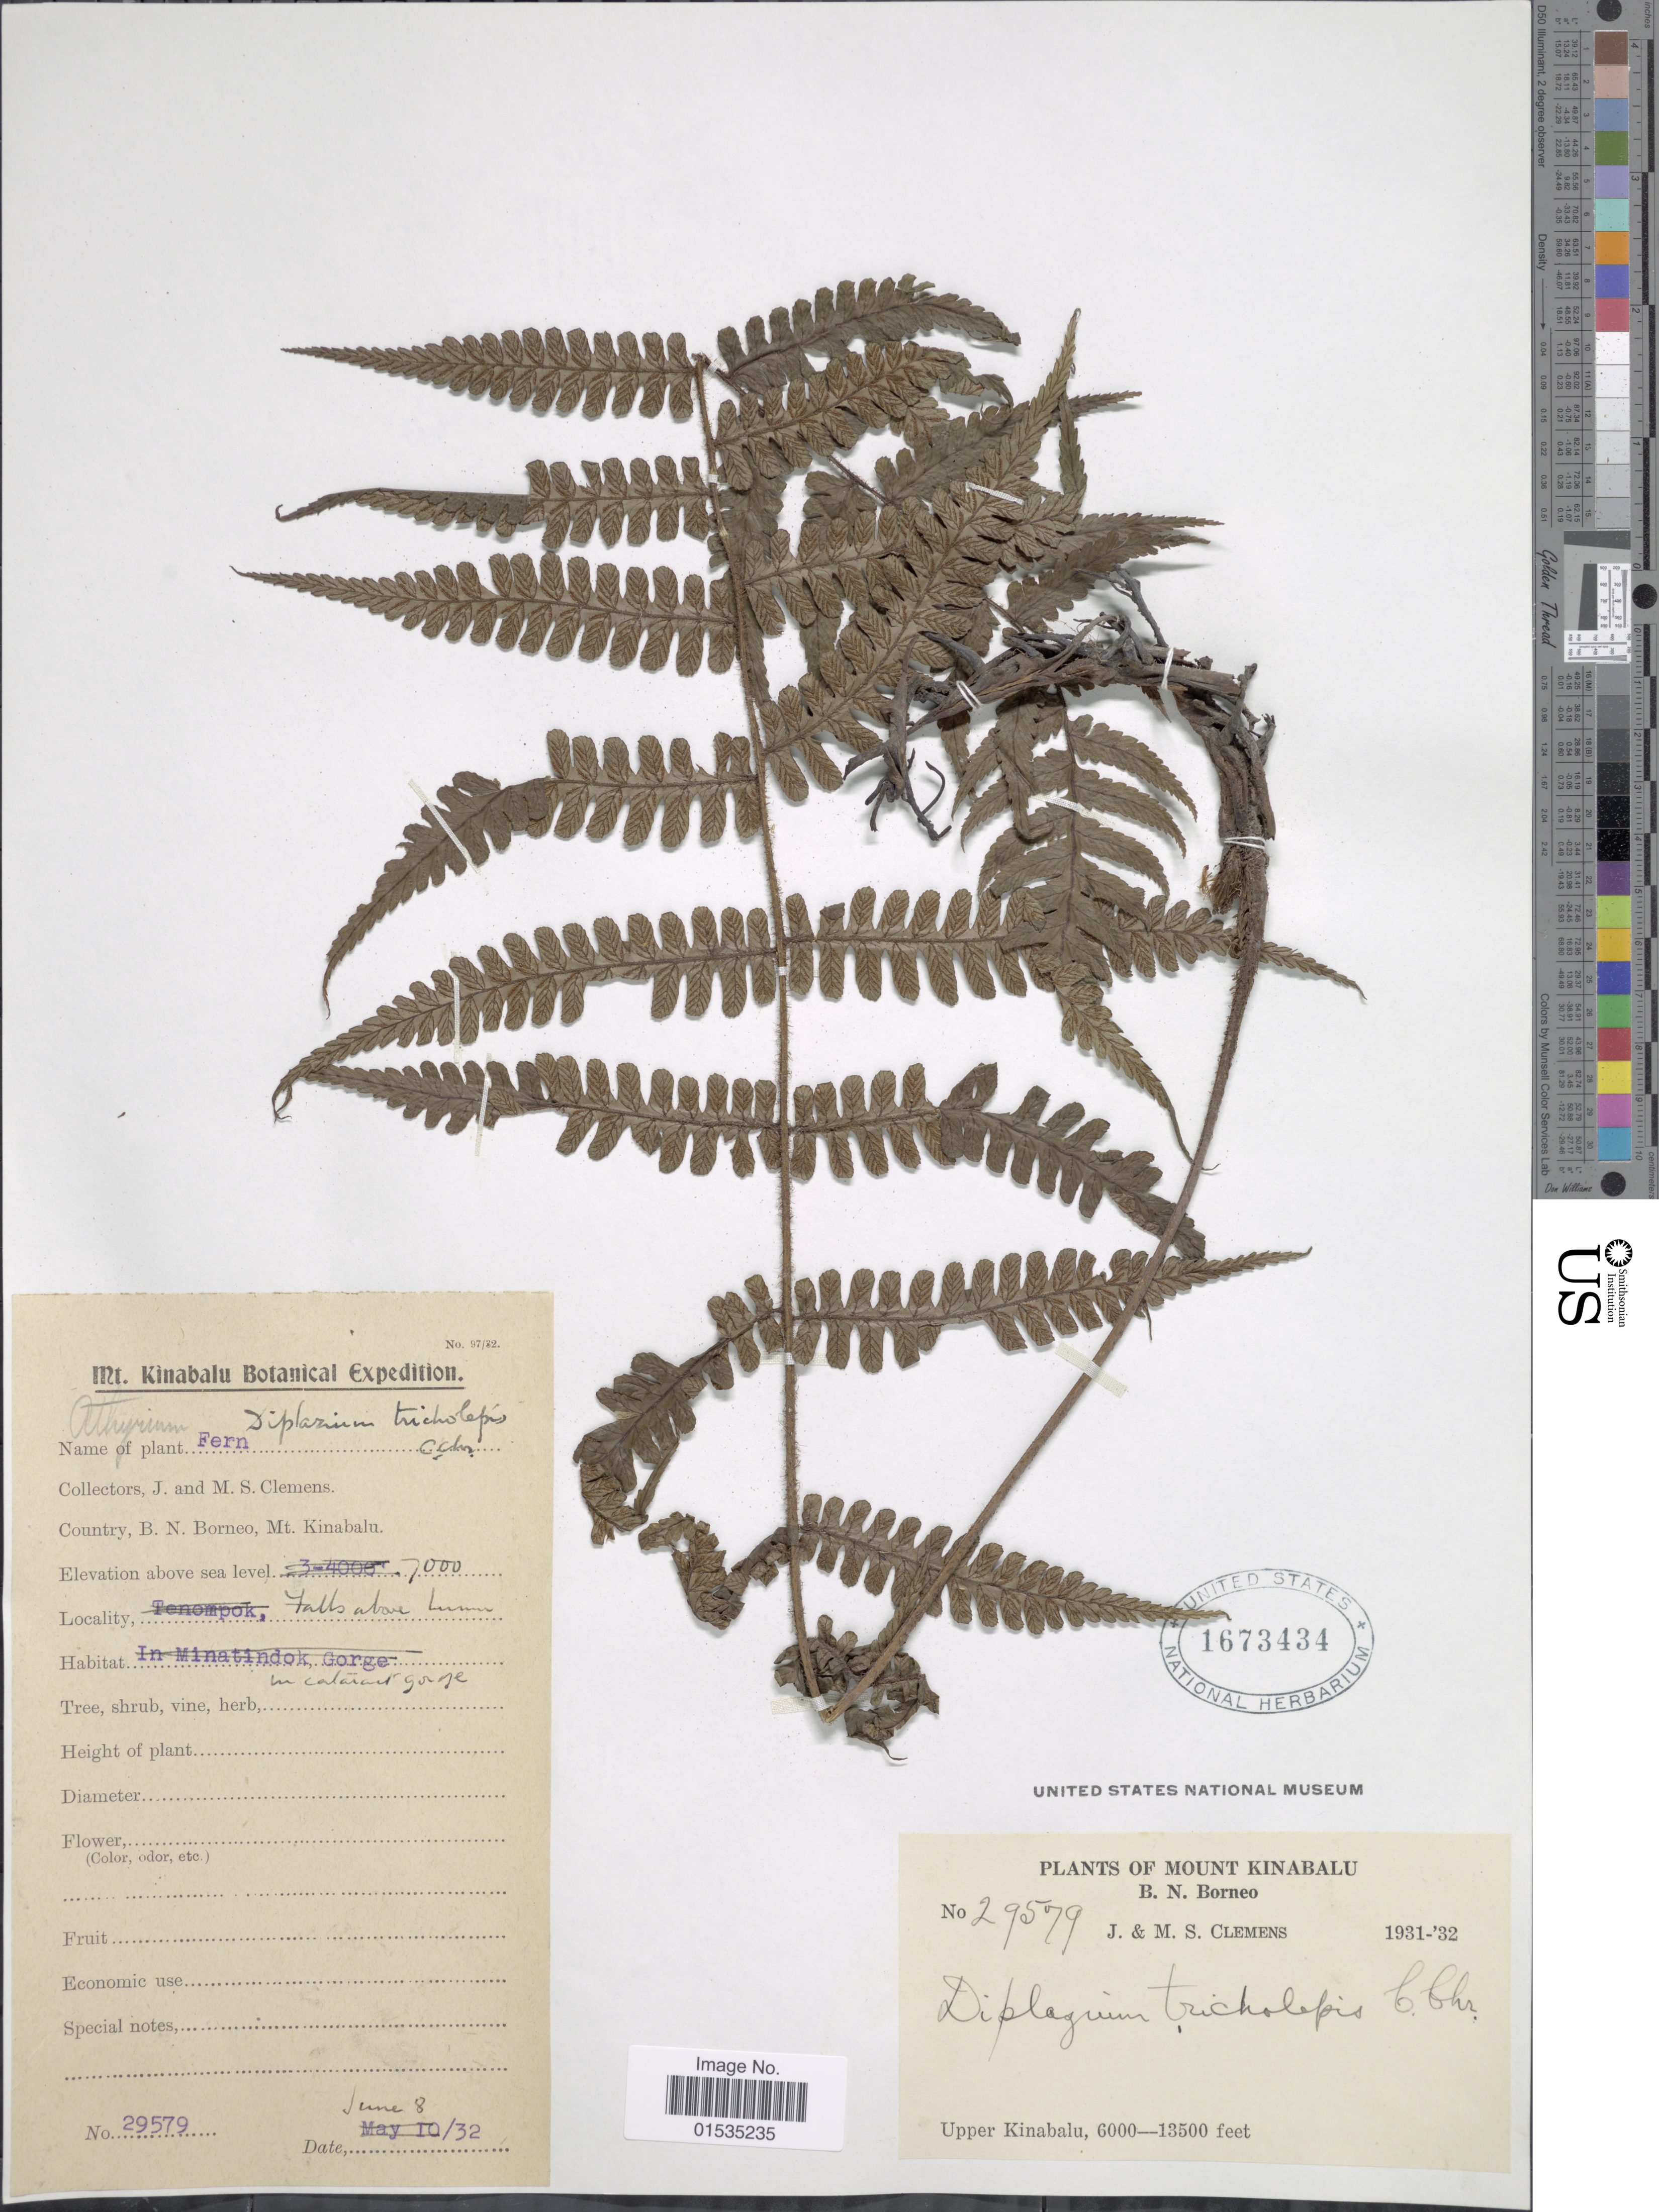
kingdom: Plantae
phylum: Tracheophyta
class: Polypodiopsida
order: Polypodiales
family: Athyriaceae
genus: Diplazium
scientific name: Diplazium tricholepis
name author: C. Chr.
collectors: J. Clemens & M. S. Clemens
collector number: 29579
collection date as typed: Transcribed d/m/y: 8/6/32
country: Malaysia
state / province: Sabah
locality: B.N. Borneo, Mt. Kinabalu, Falls above Lumu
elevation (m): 1829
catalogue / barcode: US 1673434